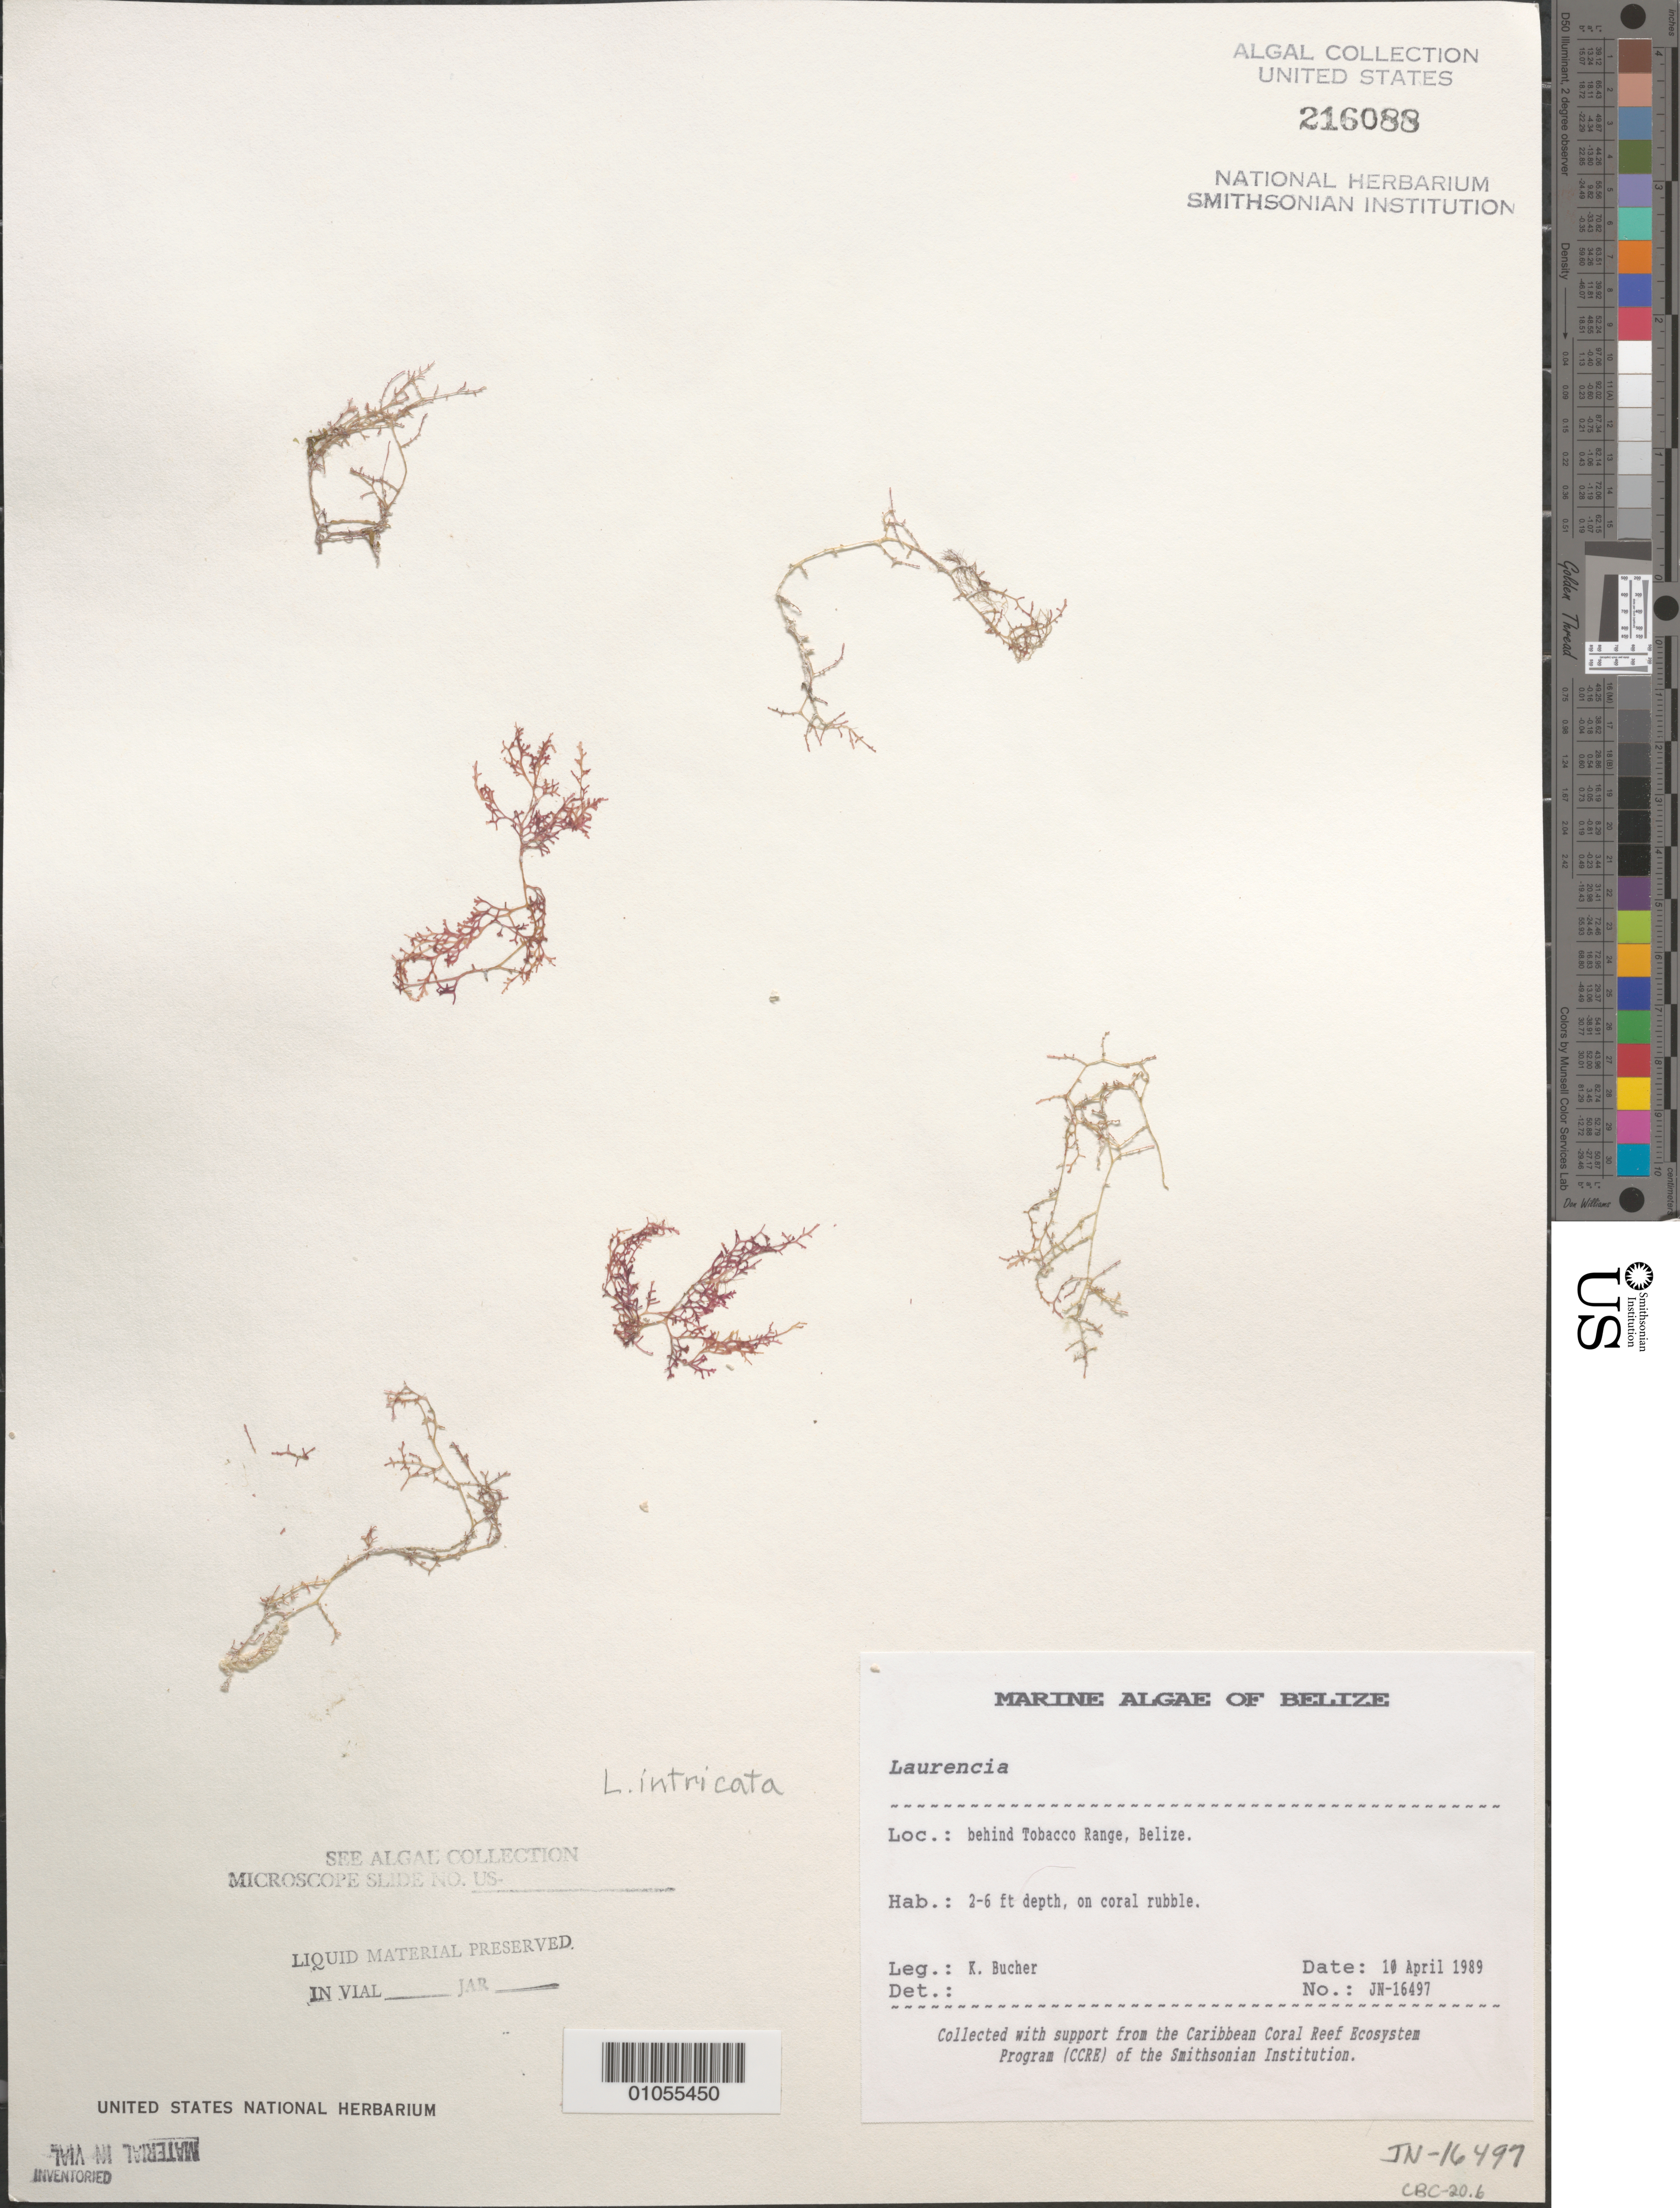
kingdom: Plantae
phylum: Rhodophyta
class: Florideophyceae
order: Ceramiales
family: Rhodomelaceae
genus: Laurencia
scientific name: Laurencia intricata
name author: J.V.Lamouroux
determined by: Norris, James N.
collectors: K. E. Bucher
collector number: JN-16497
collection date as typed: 10 Apr 1989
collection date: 1989-04-10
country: Belize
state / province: Stann Creek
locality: Behind Tobacco Range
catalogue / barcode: US 216088